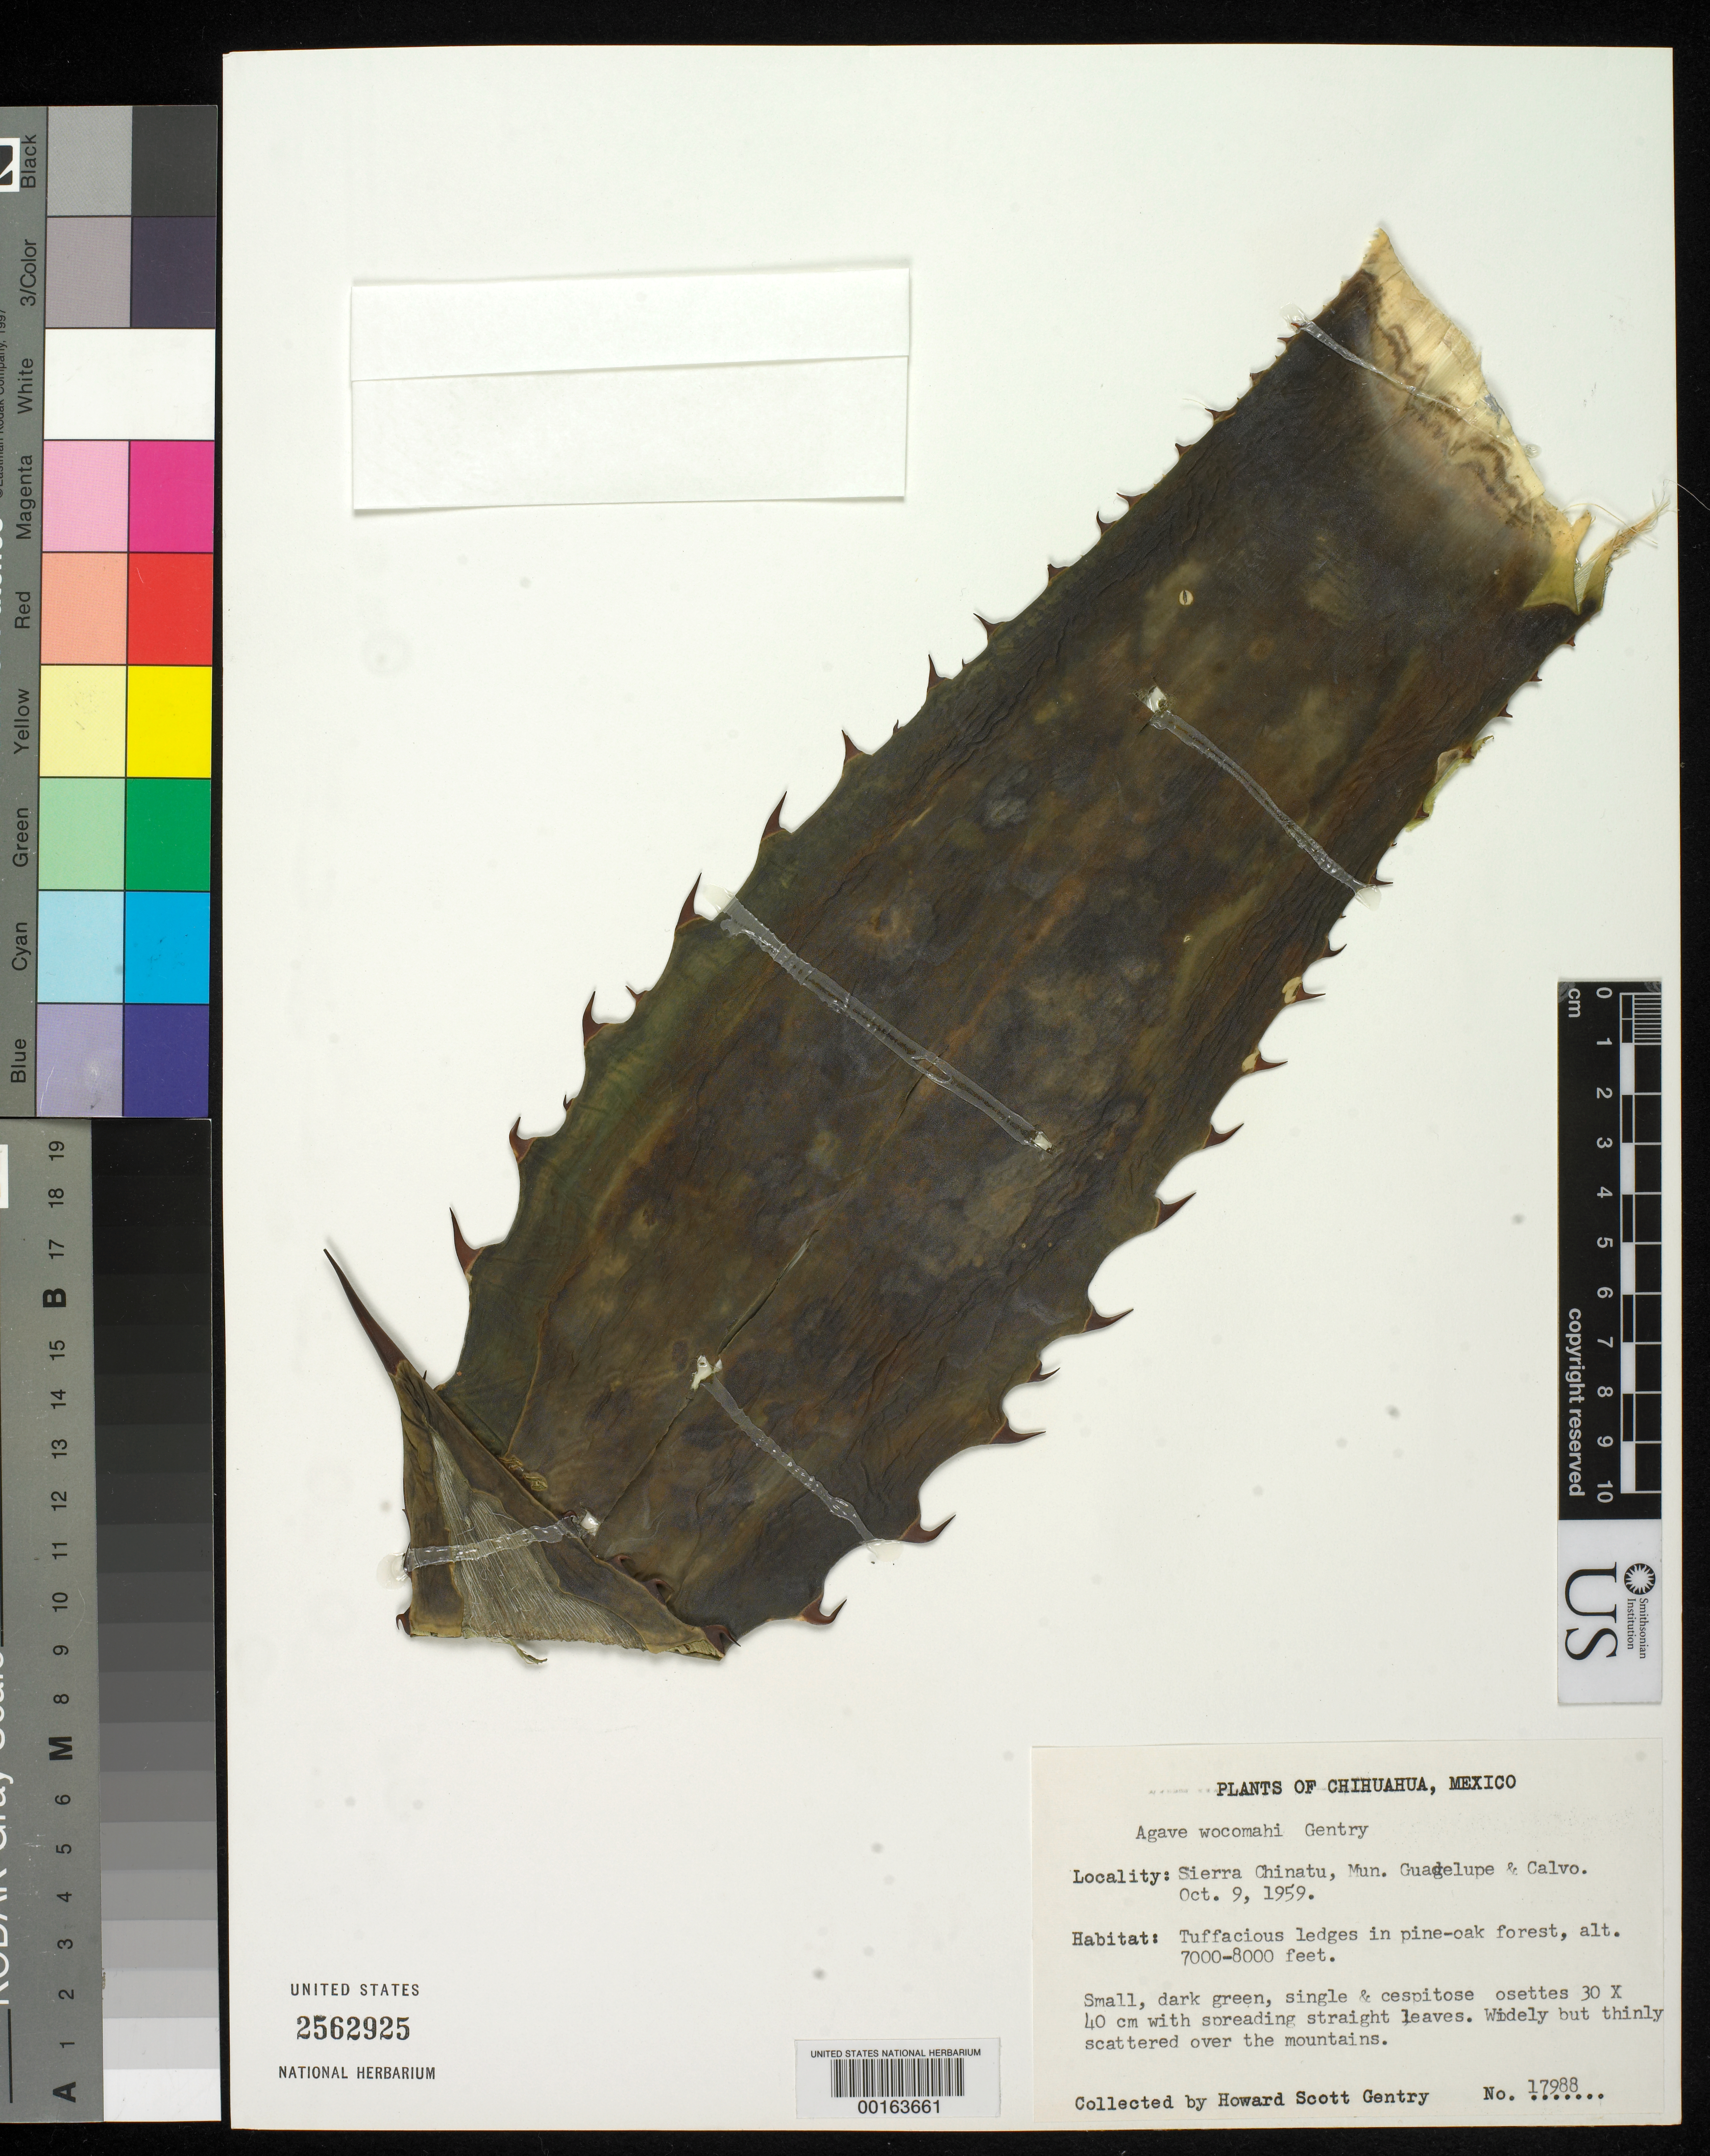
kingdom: Plantae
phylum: Tracheophyta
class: Liliopsida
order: Asparagales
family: Asparagaceae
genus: Agave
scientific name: Agave wocomahi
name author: Gentry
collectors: H. S. Gentry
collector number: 17988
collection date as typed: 09 Oct 1959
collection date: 1959-10-09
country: Mexico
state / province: Chihuahua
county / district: Guadalupe Y Calvo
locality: Sierra Chinatu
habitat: Tuffacious ledges in pine oak forest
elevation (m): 2134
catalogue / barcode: US 2562925